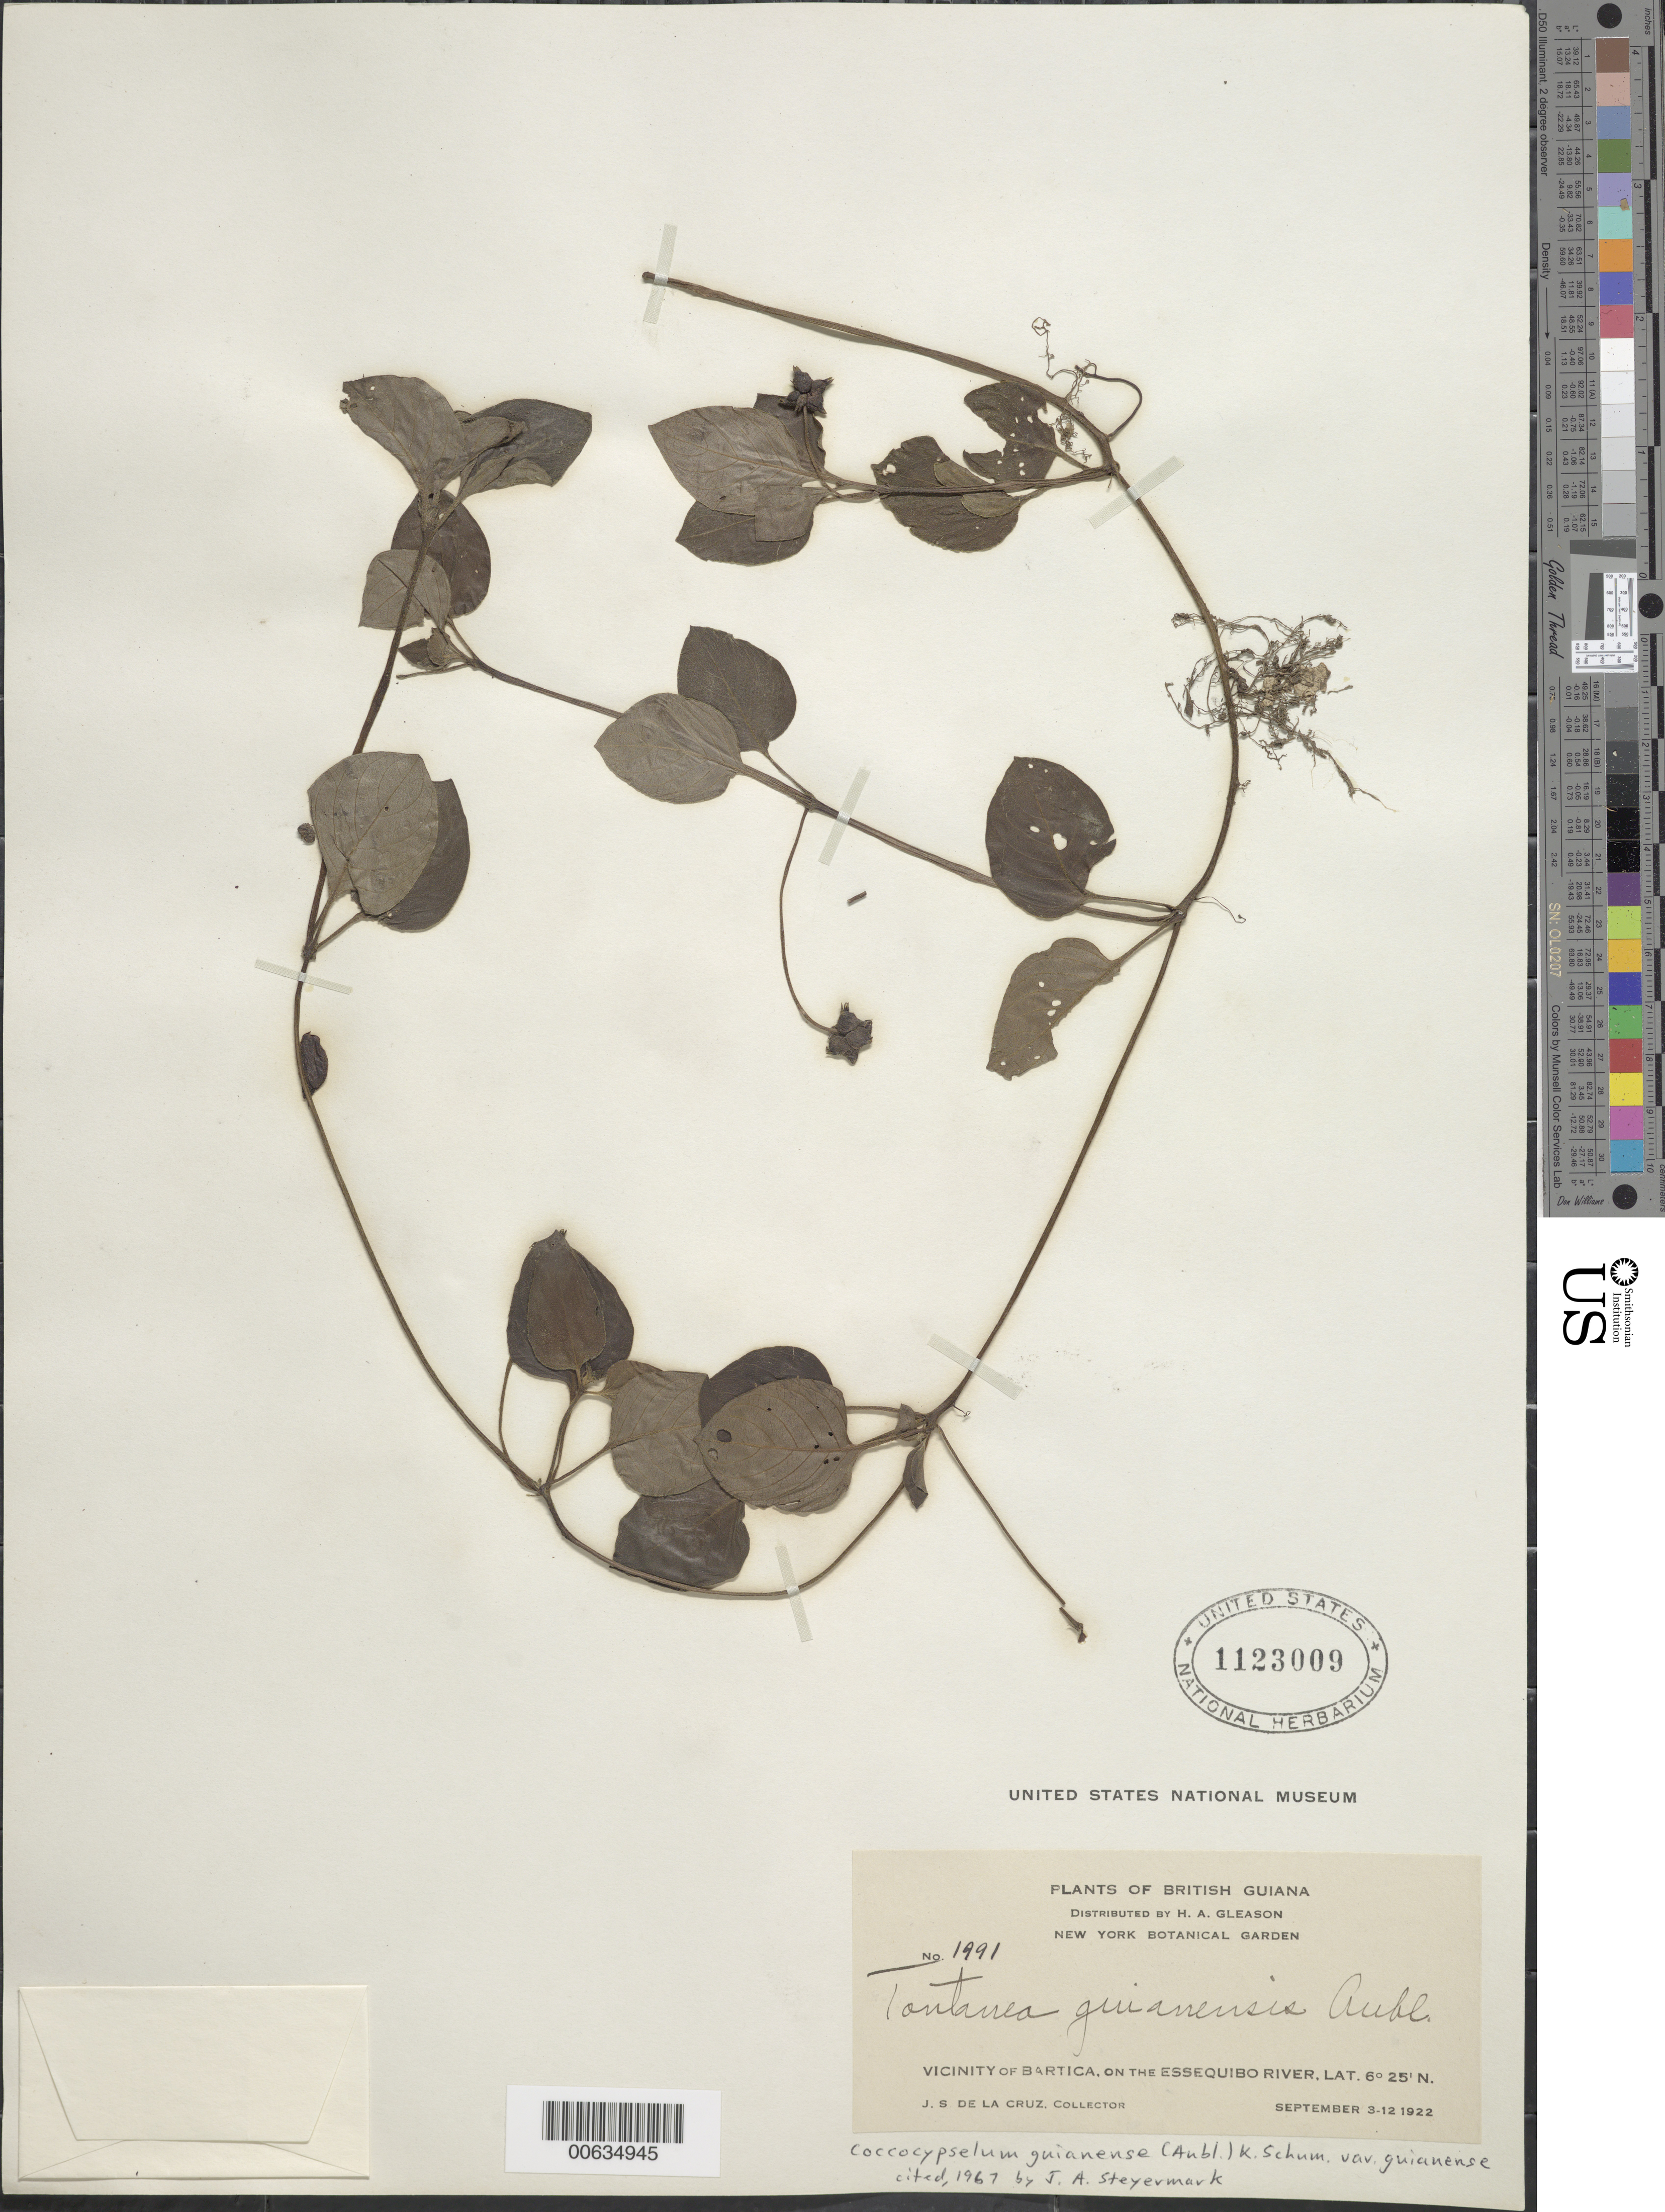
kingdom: Plantae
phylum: Tracheophyta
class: Magnoliopsida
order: Gentianales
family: Rubiaceae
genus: Coccocypselum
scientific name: Coccocypselum guianense var. guianense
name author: (Aubl.) K. Schum.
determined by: Steyermark, Julian A., (VEN)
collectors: J. S. de la Cruz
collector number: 1991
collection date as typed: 3-Sep-22 to 12-Sep-22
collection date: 1922-09-03/1922-09-12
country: Guyana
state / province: Cuyuni-Mazaruni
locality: Bartica, vic., on the Essequibo River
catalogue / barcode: US 1123009